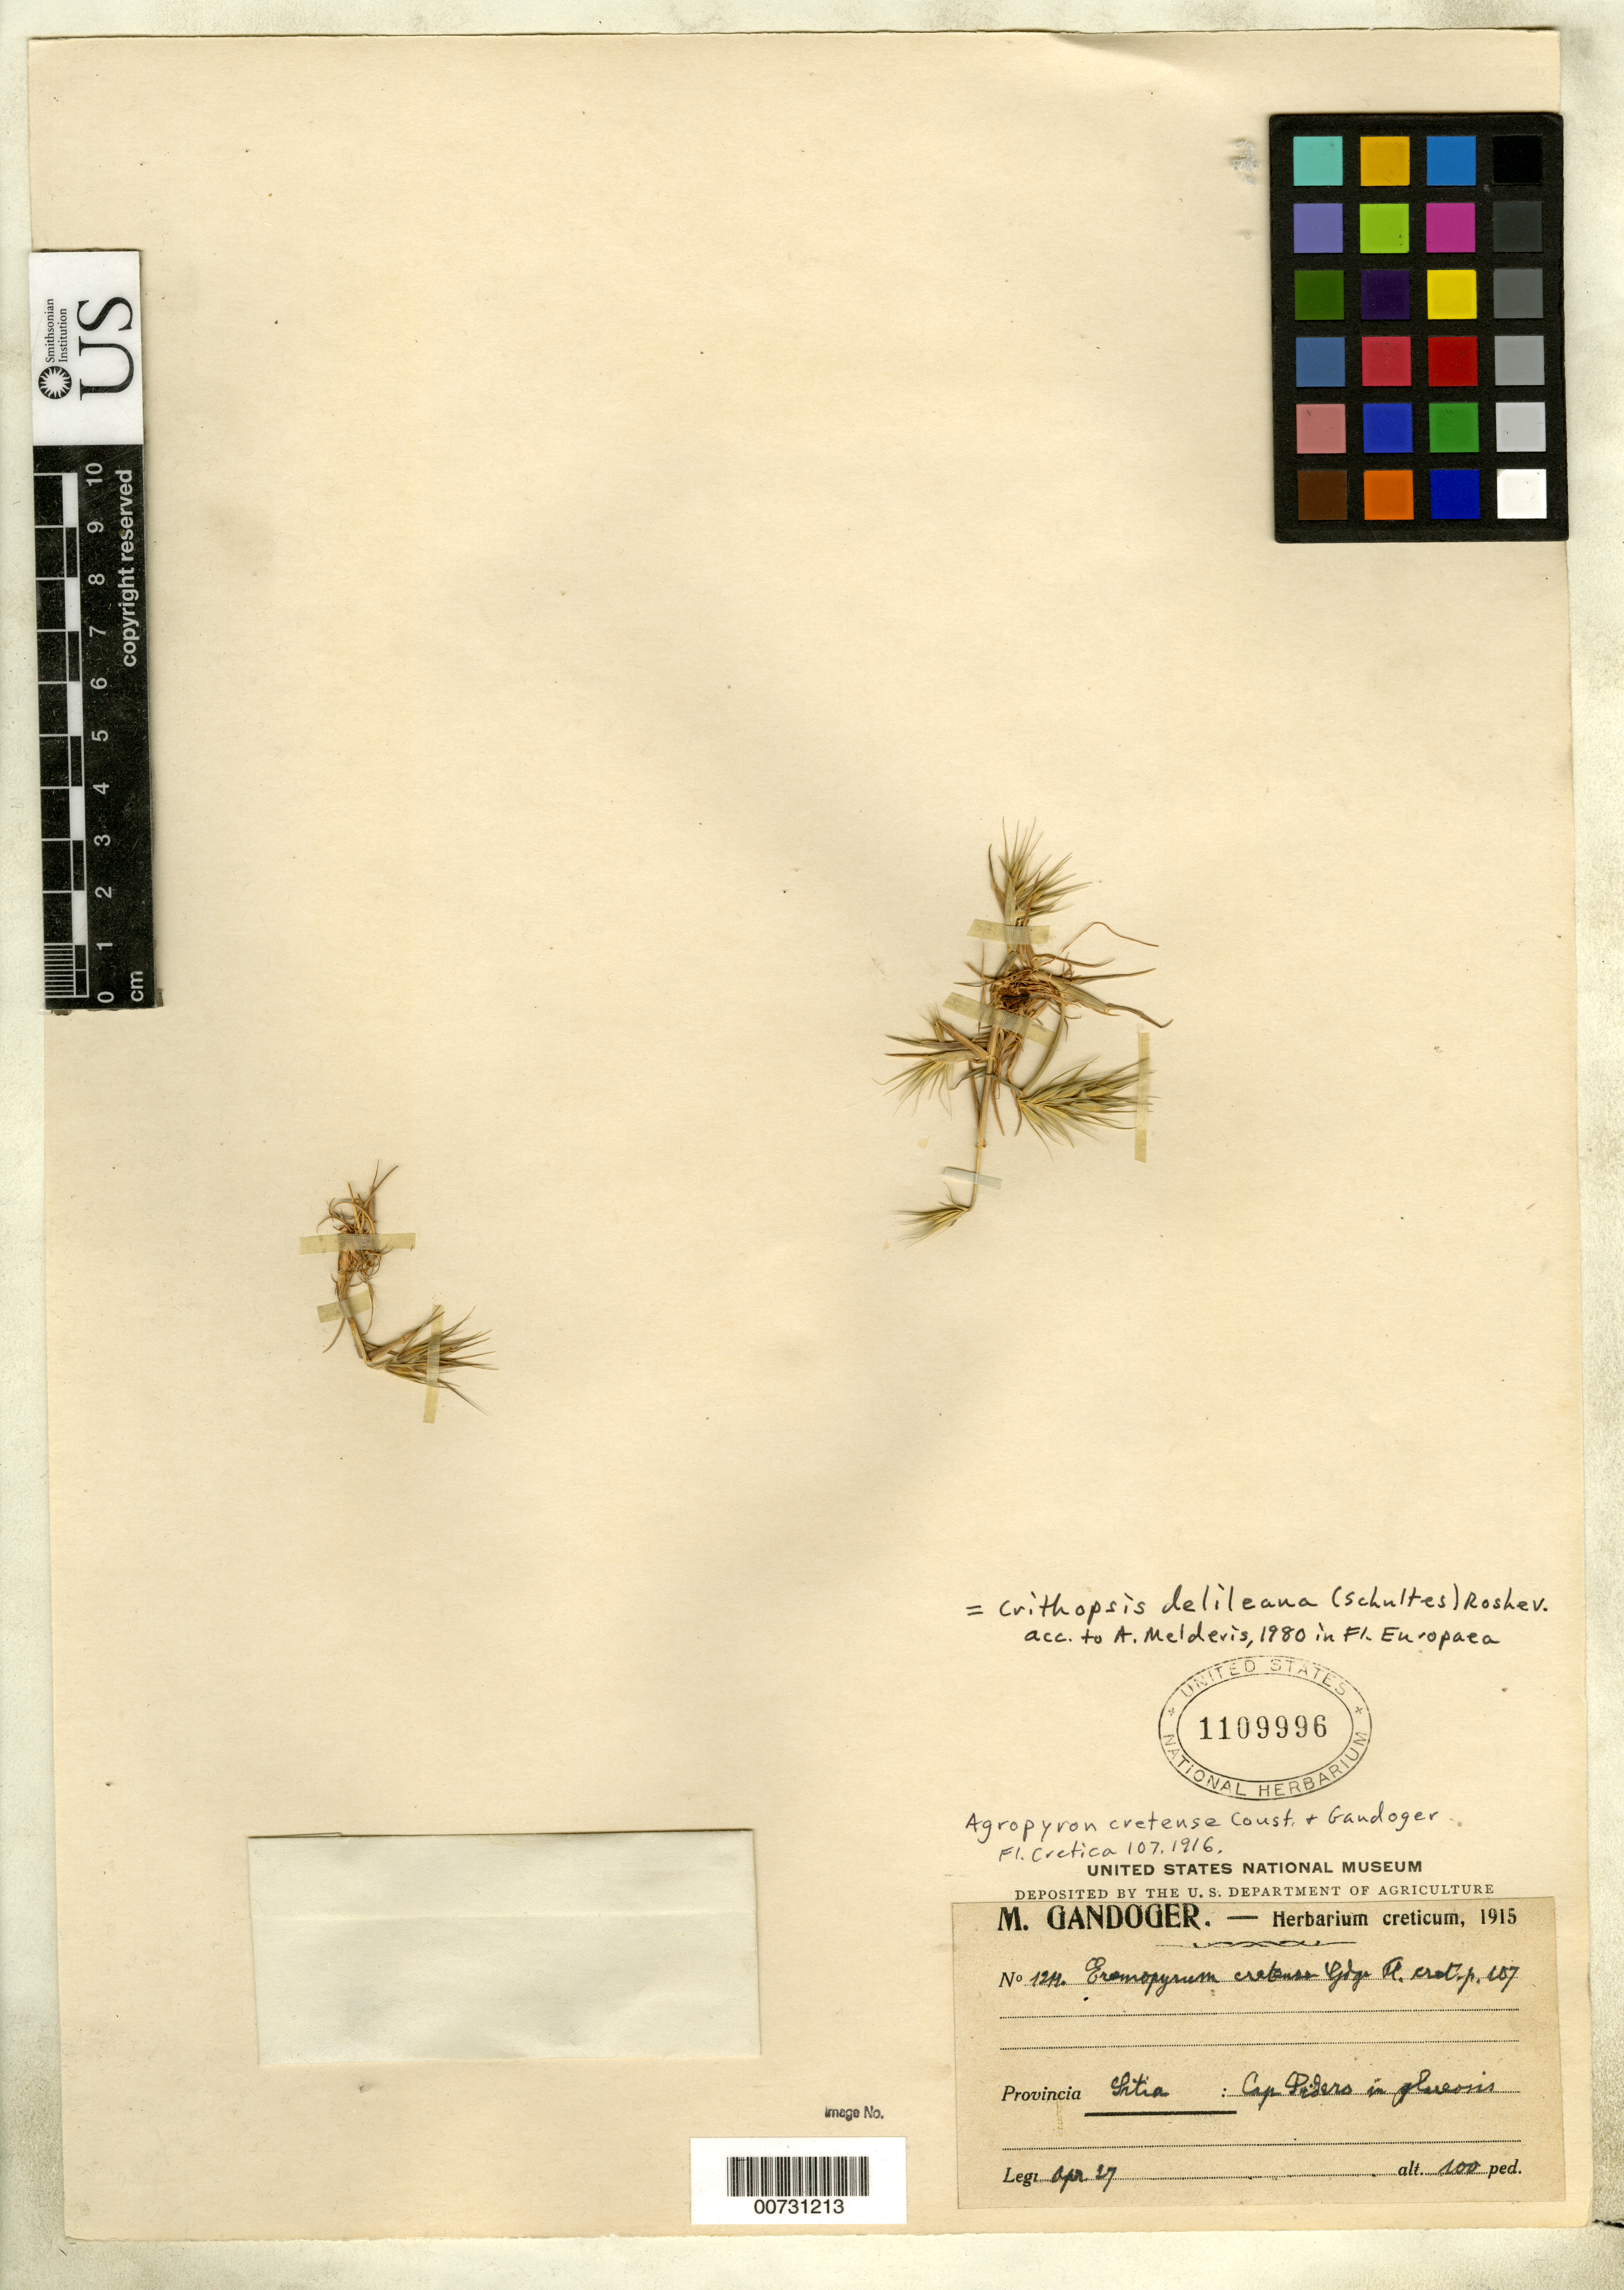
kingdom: Plantae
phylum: Tracheophyta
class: Liliopsida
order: Poales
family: Poaceae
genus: Agropyron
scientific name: Agropyron cretense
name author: Coustourier & Gand. in Gand.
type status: Isosyntype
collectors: M. Gandoger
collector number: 1211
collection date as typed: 27 Apr 1915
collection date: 1915-04-27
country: Greece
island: Crete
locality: Provincia Sitia: Cap Sidero in plueosis. [Protologue: "prov. Sitia, inter Eremopolis et Cap Sidero"]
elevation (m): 30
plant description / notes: As "Agropyrum". Cited (although n.v.) 1993 by Fredericksen in Nordic J. Bot. 13: 484. Label & protologue cite "Bull. Soc. Bot. de France (1915)" but name not found there.; Collection date & elevation vary on collections with this number.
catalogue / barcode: US 1109996